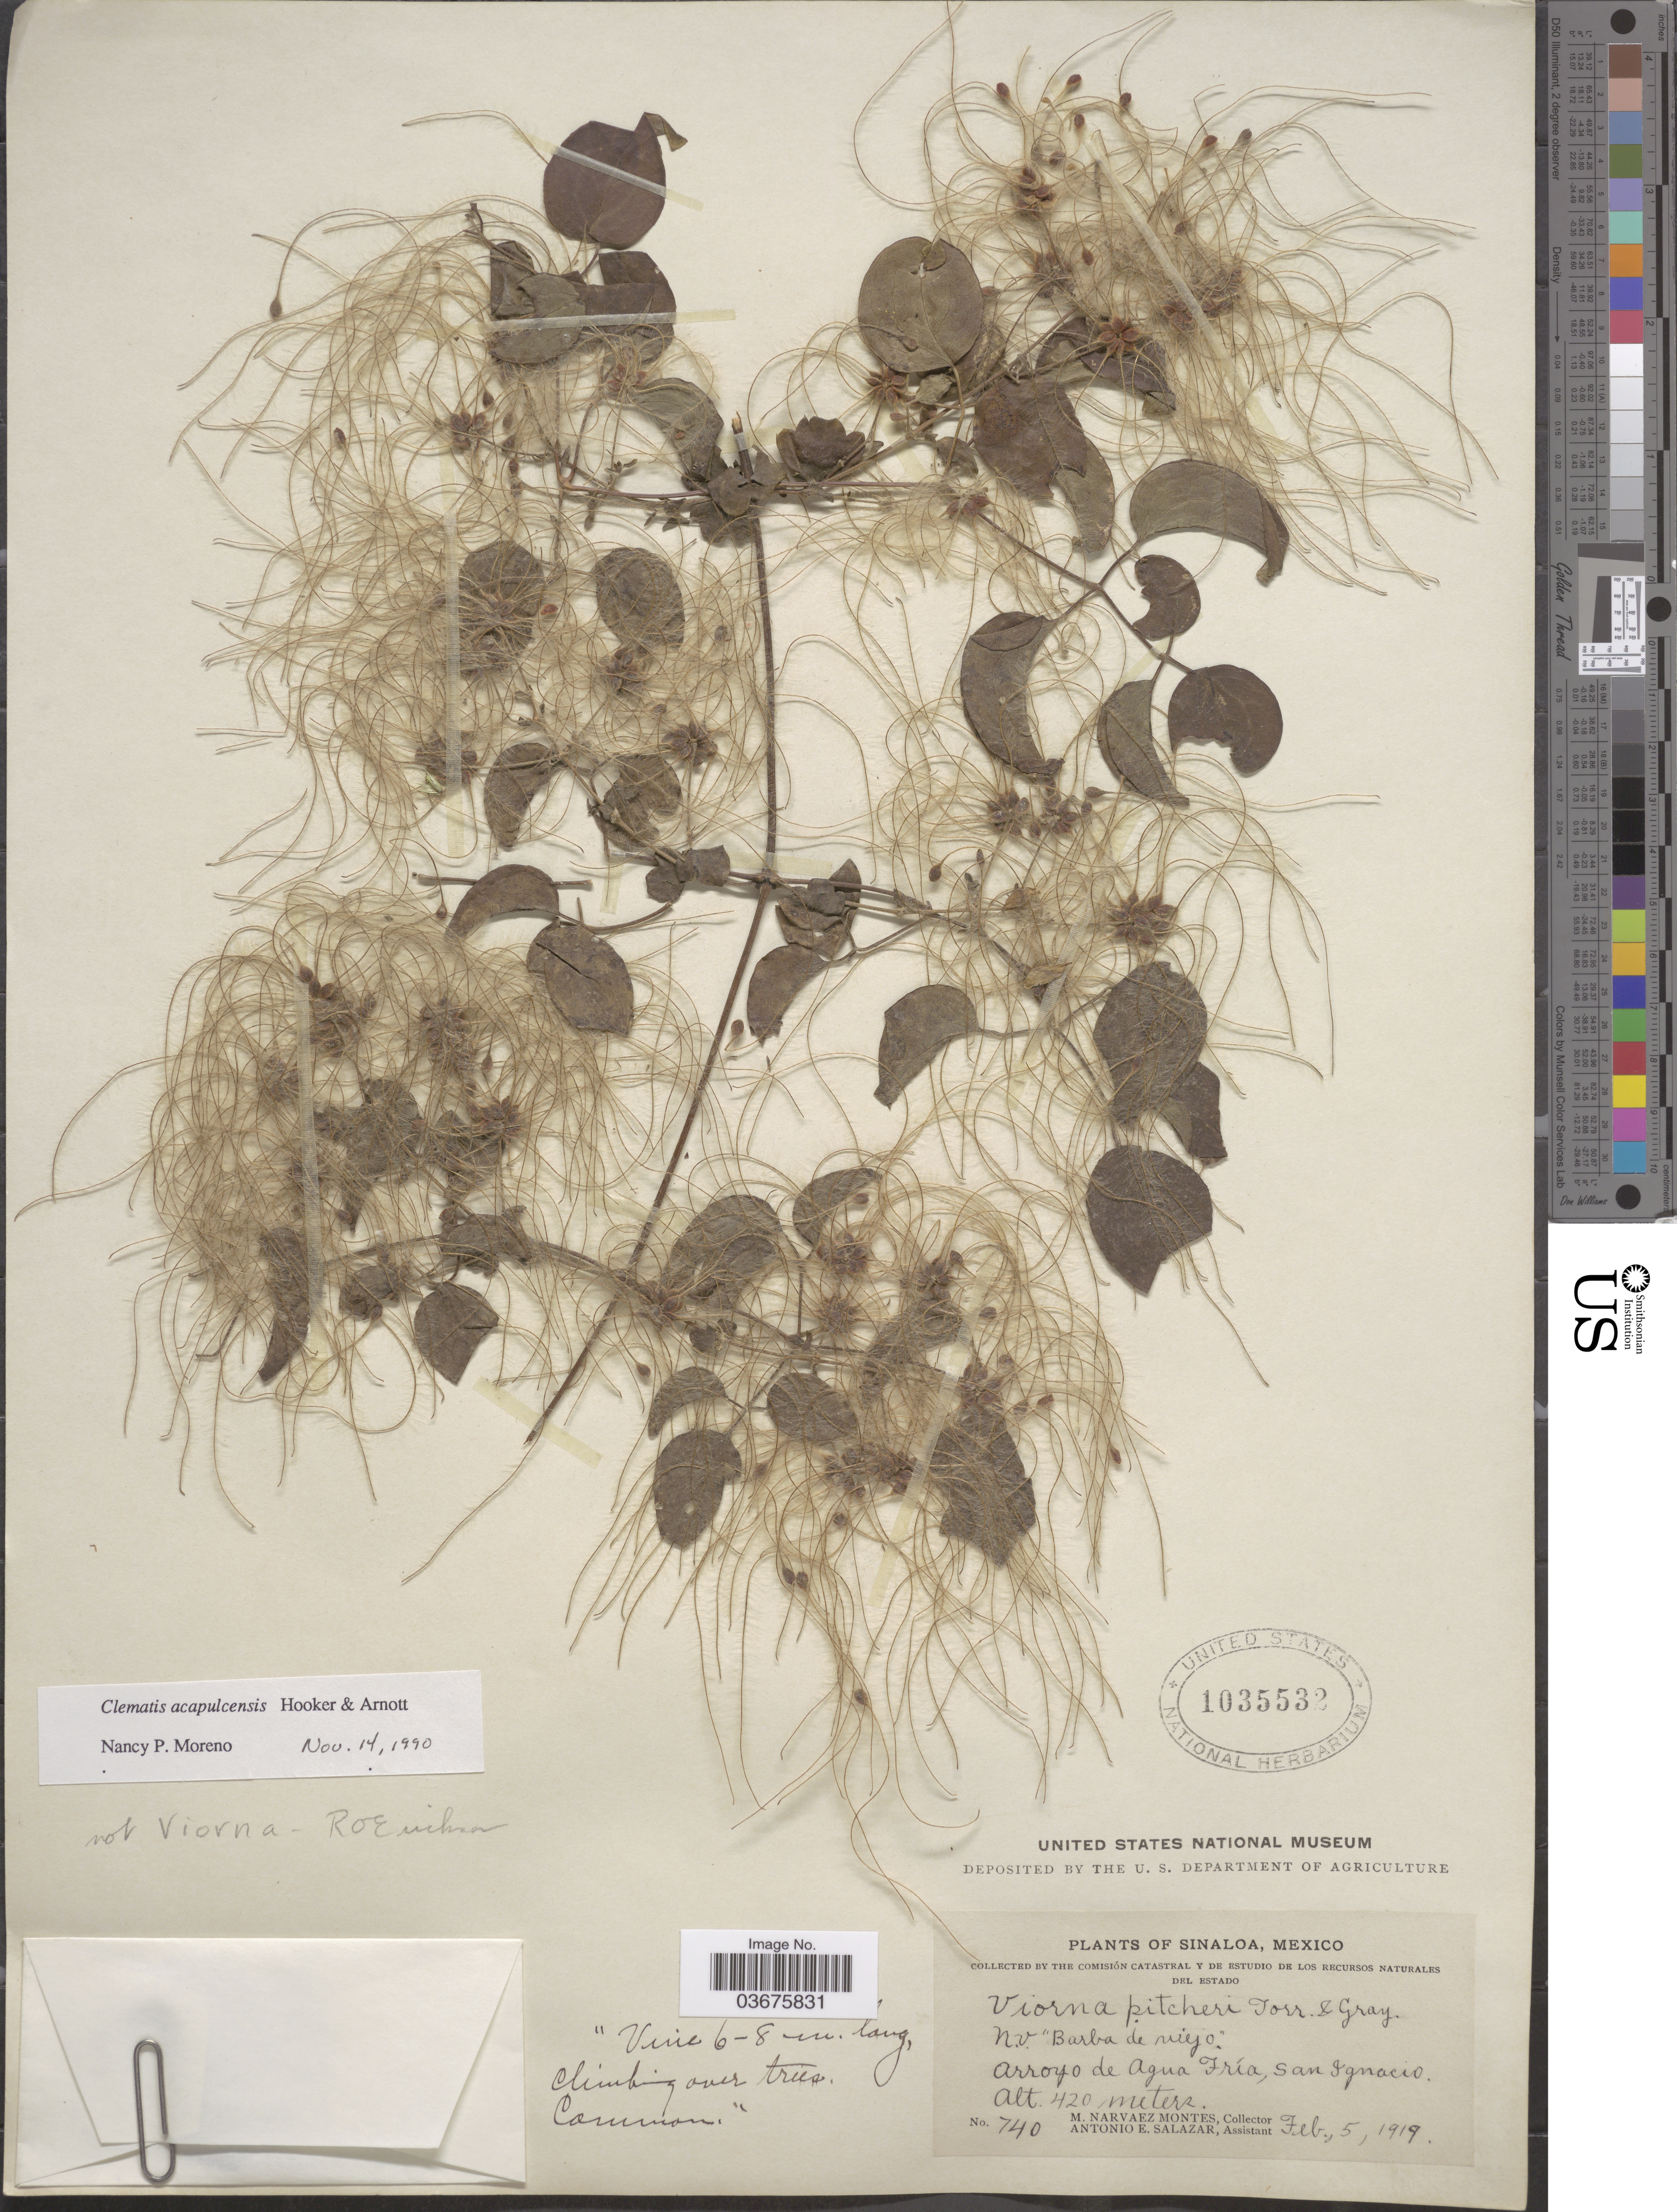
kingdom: Plantae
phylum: Tracheophyta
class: Magnoliopsida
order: Ranunculales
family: Ranunculaceae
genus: Clematis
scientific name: Clematis acapulcensis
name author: Hook. & Arn.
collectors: M. Narvaez-Montes & A. E. Salazar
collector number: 740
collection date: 1919-02-05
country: Mexico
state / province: Sinaloa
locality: Arroyo de Agna Fría, San Ignacio.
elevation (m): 420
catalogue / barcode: US 1035532